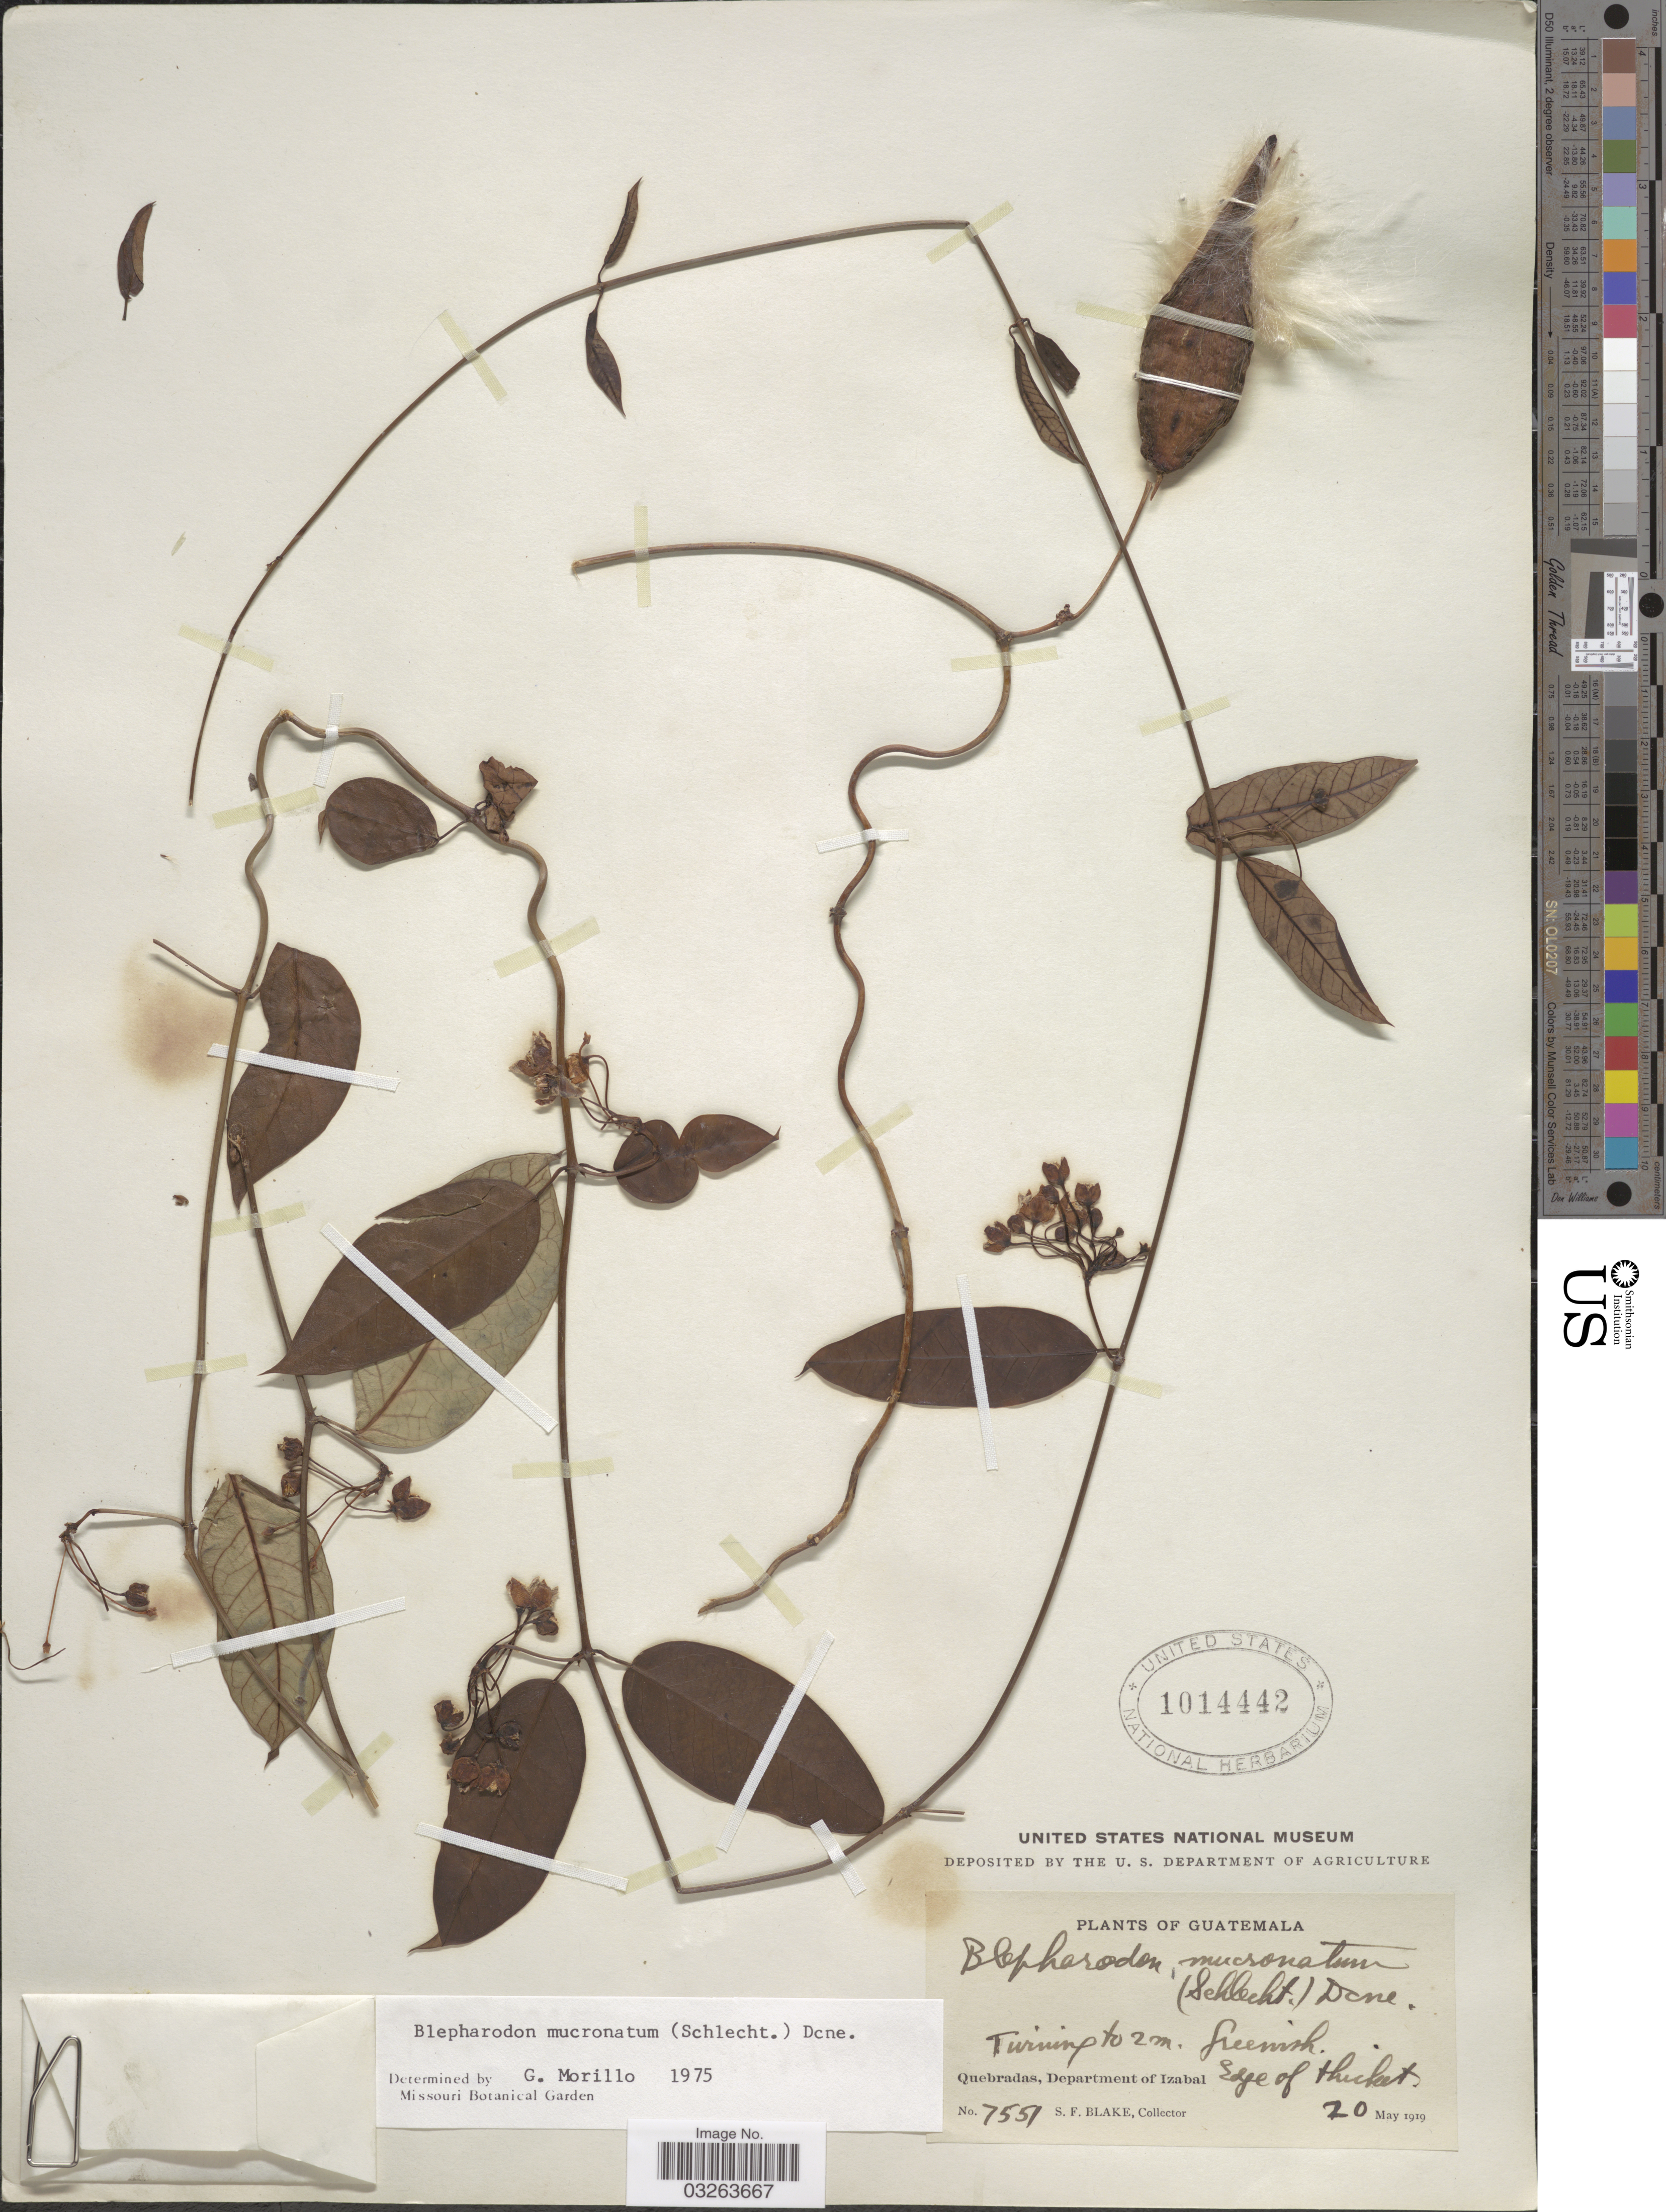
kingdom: Plantae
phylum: Tracheophyta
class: Magnoliopsida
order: Gentianales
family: Apocynaceae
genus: Blepharodon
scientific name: Blepharodon mucronatum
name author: (Schltdl.) Decne.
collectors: S. Blake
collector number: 7551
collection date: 1919-05-20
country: Guatemala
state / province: Izabal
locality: Quebradas, Department of Izabal.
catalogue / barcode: US 1014442